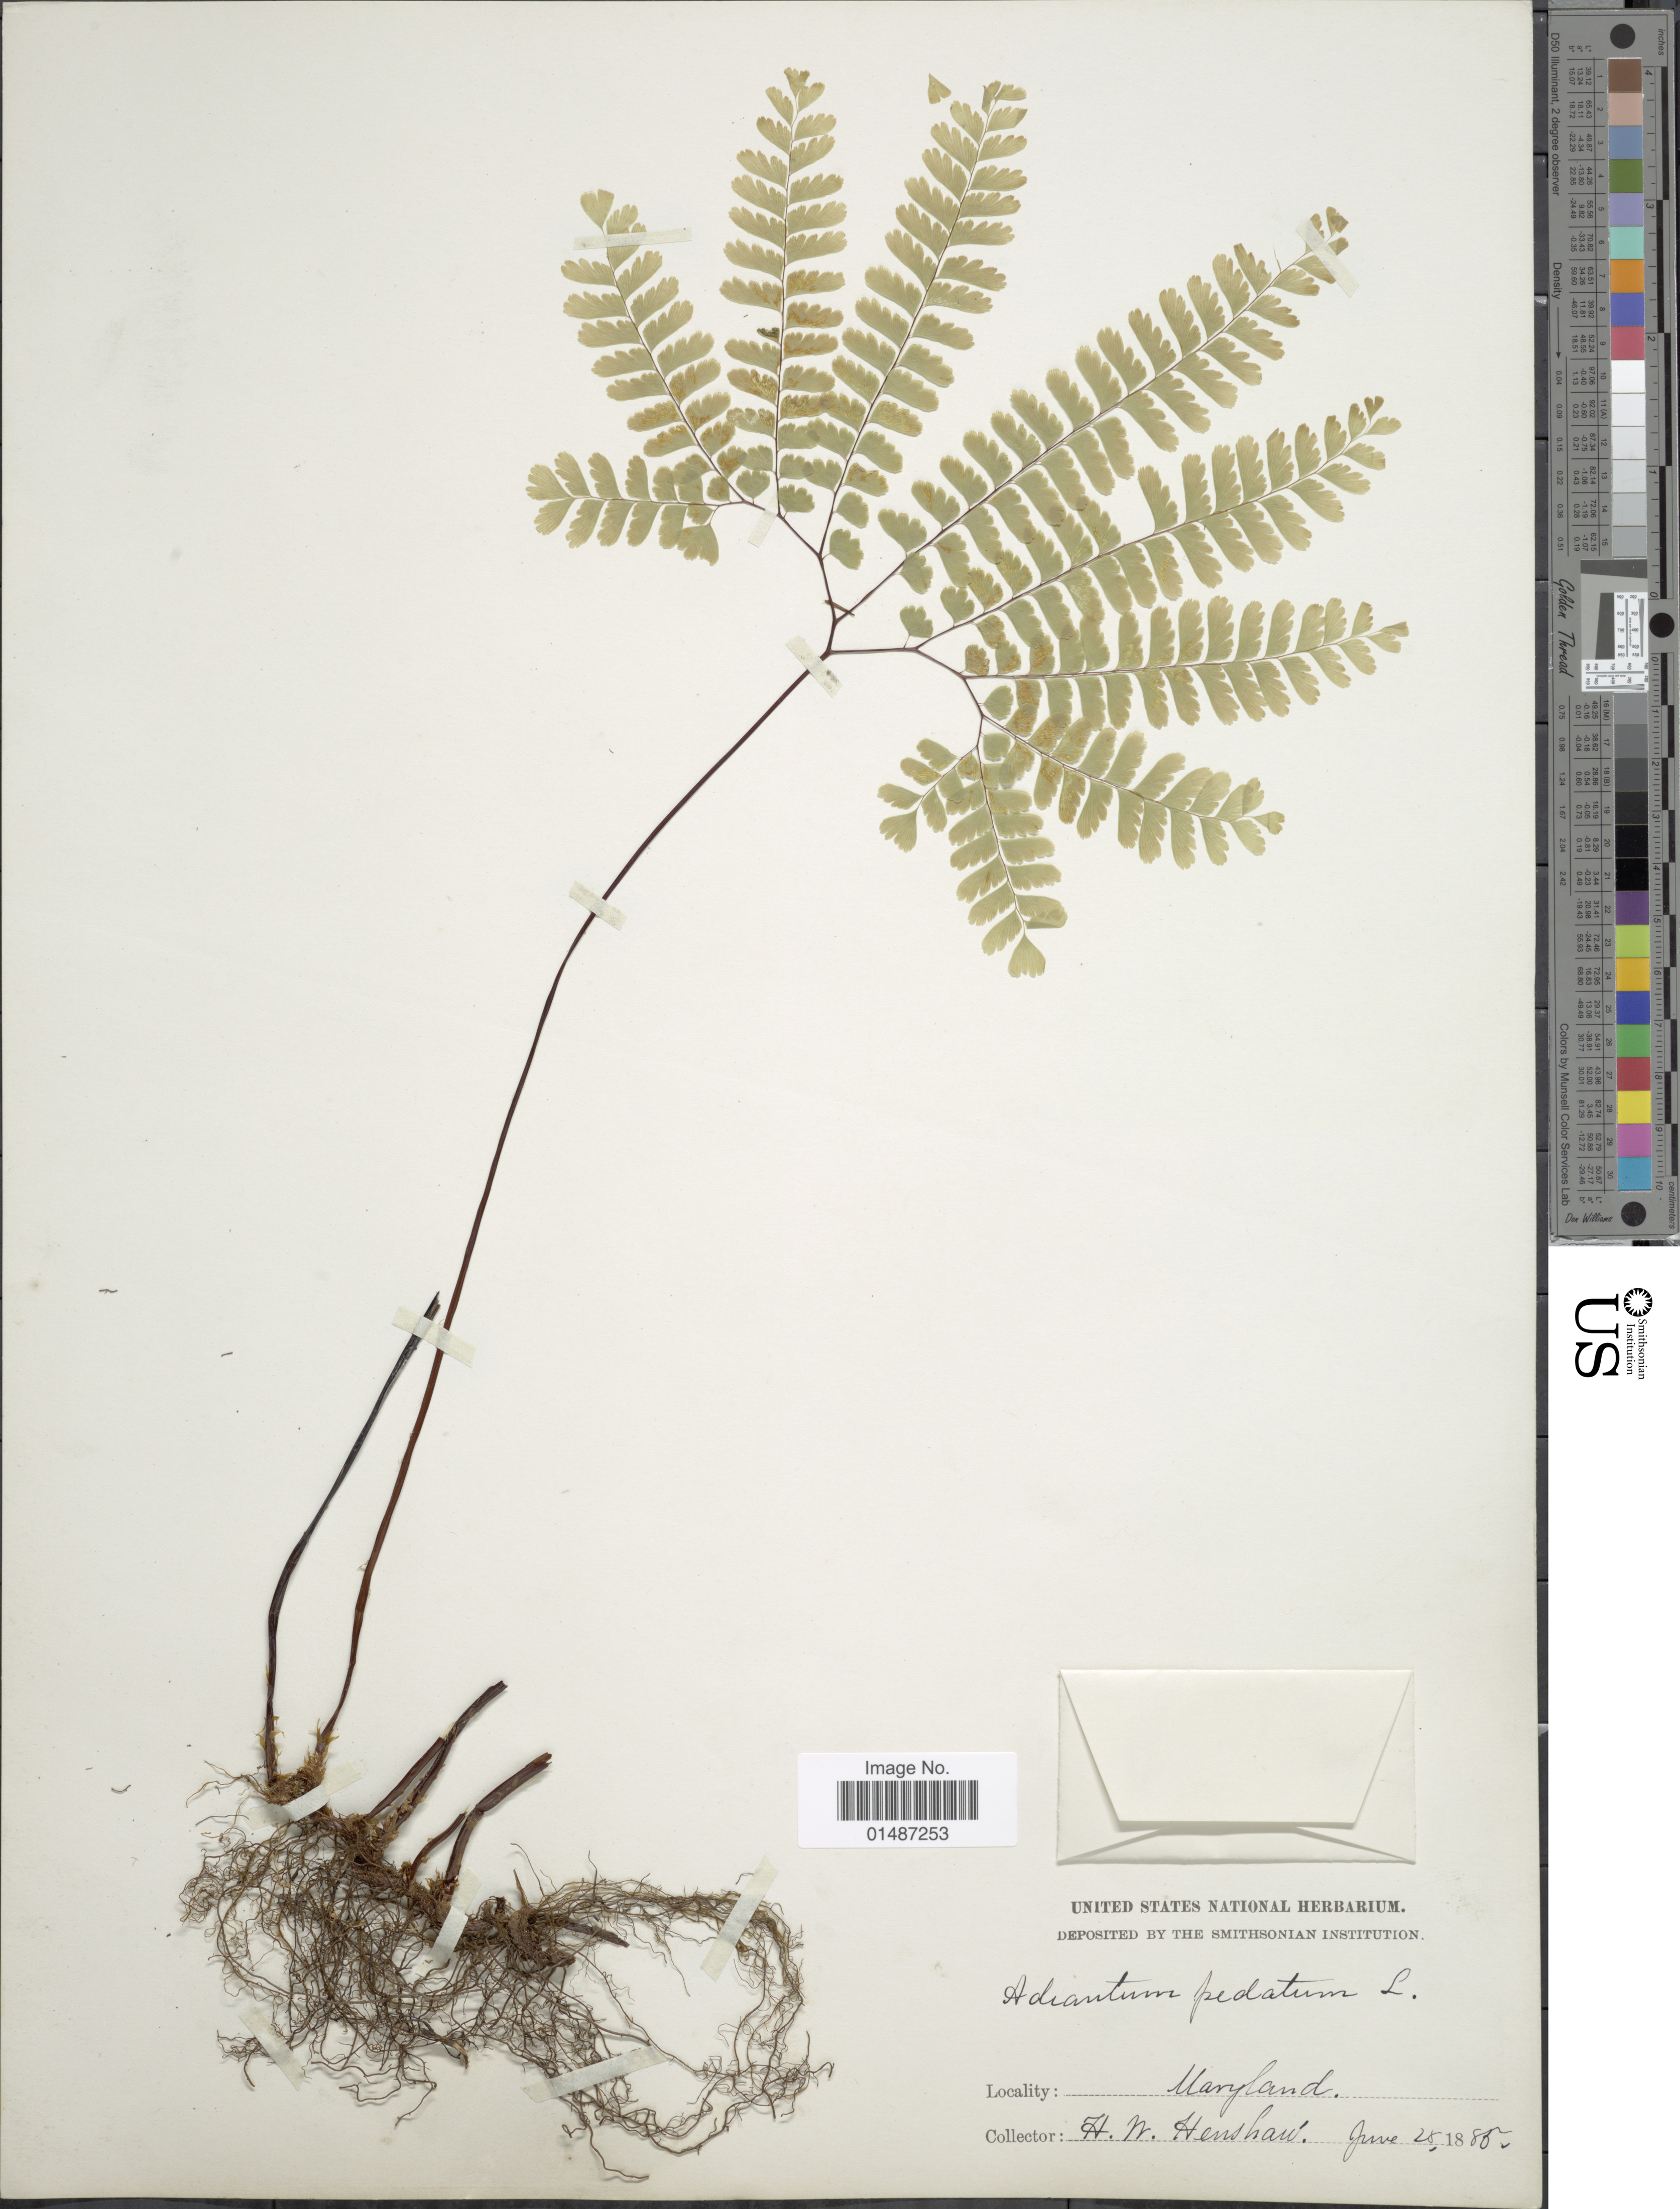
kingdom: Plantae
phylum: Tracheophyta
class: Polypodiopsida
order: Polypodiales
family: Pteridaceae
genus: Adiantum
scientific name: Adiantum pedatum var. pedatum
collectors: H. Henshaw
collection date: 1885-06-28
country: United States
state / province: Maryland